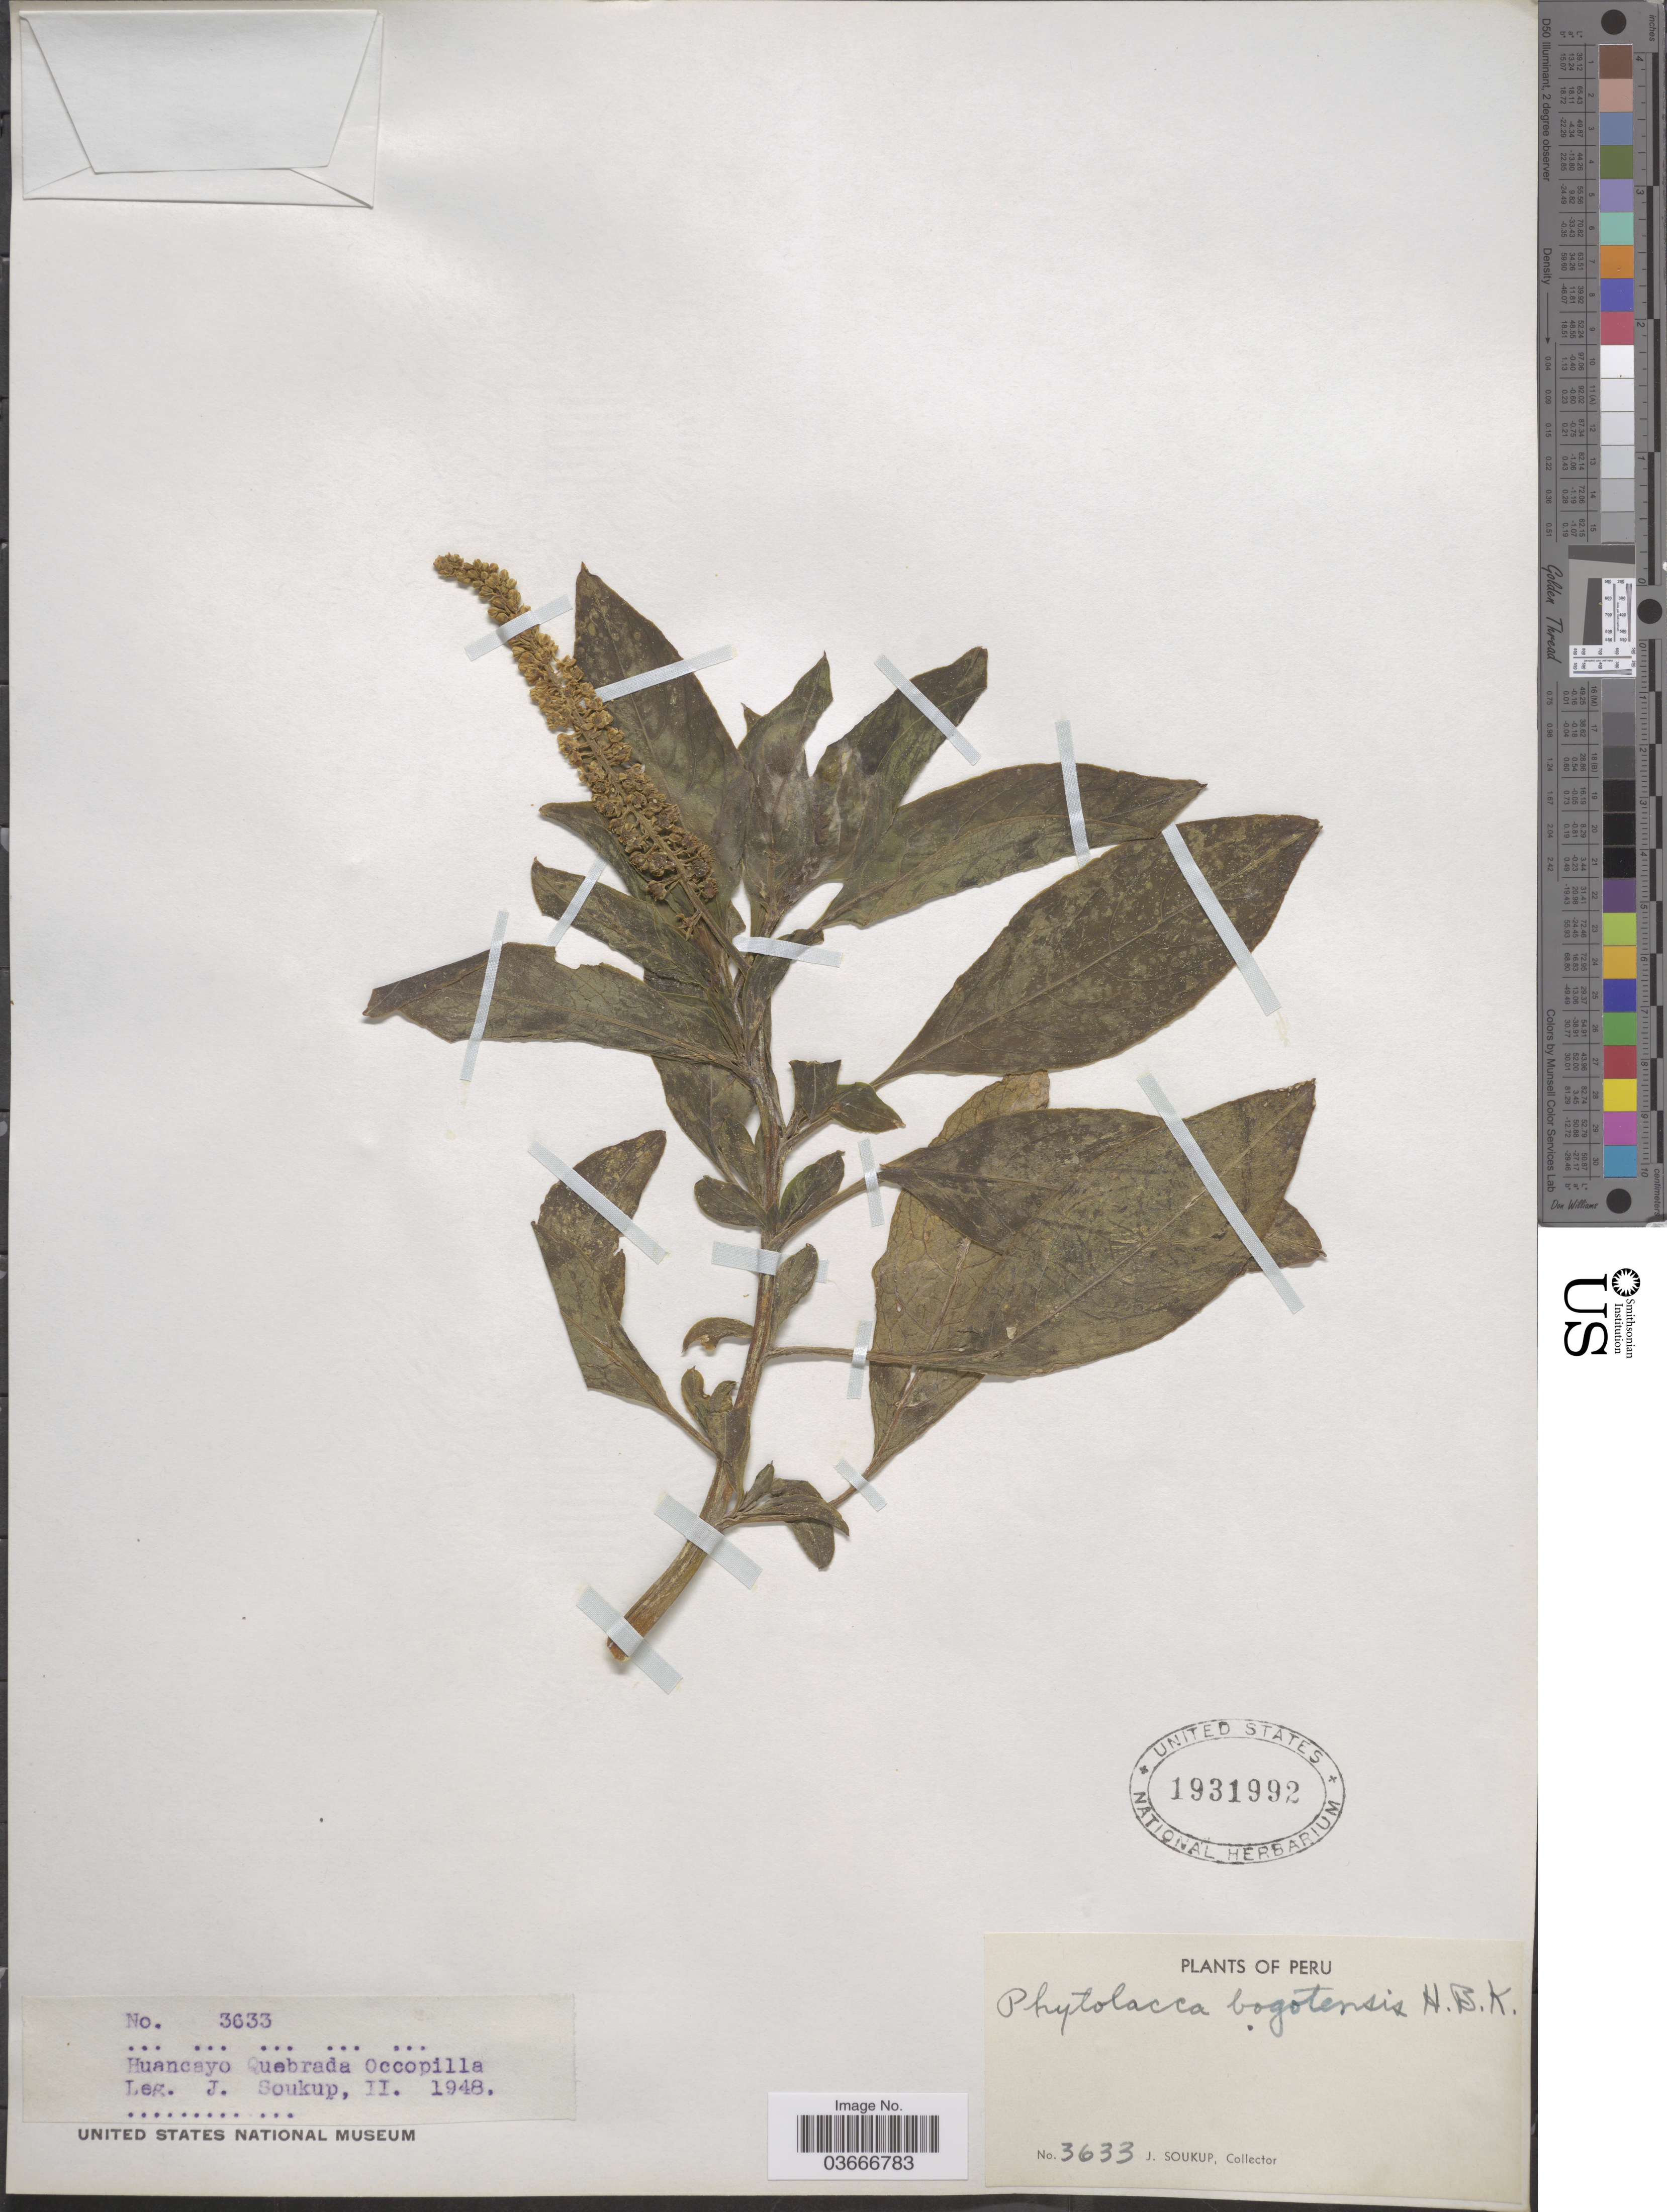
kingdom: Plantae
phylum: Tracheophyta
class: Magnoliopsida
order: Caryophyllales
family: Phytolaccaceae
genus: Phytolacca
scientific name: Phytolacca bogotensis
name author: Kunth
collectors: J. Soukup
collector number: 3633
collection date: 1948-02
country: Peru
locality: Huancayo Quebrada Occopilla.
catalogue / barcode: US 1931992